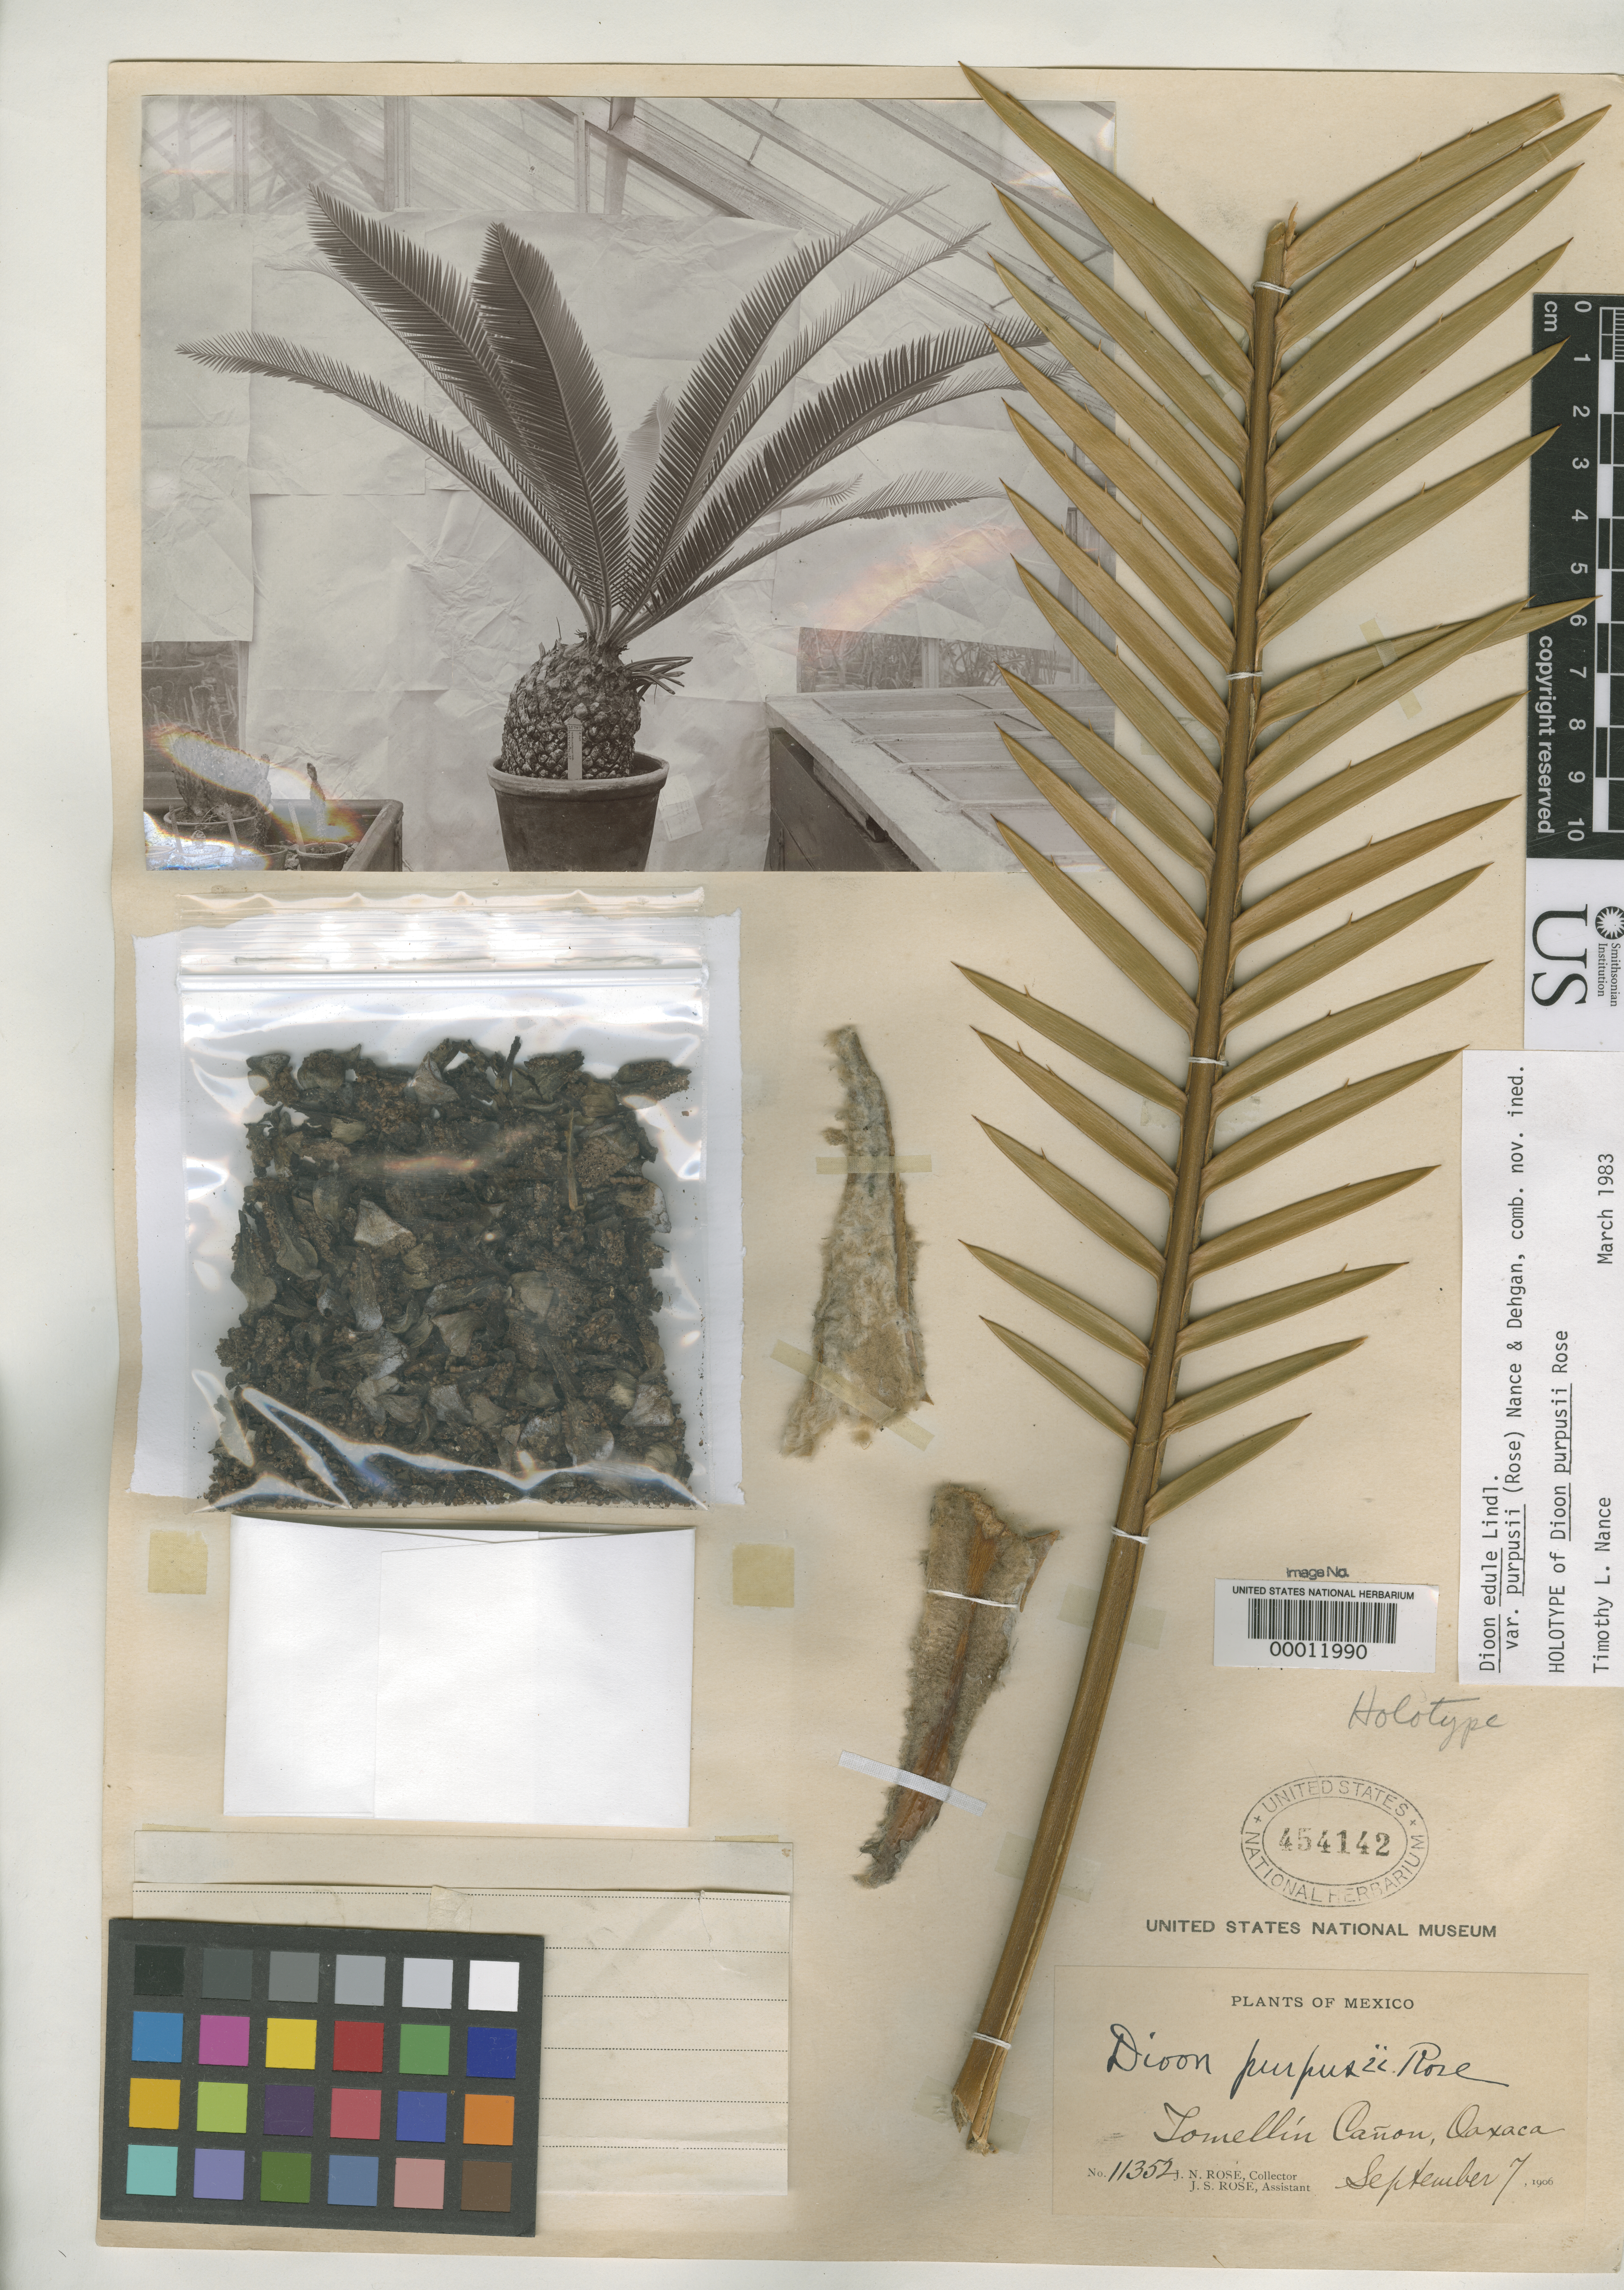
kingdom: Plantae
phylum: Tracheophyta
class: Cycadopsida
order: Cycadales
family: Zamiaceae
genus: Dioon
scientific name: Dioon purpusii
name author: Rose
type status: Holotype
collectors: J. N. Rose & J. S. Rose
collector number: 11352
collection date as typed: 07 Sep 1906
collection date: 1906-09-07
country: Mexico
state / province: Oaxaca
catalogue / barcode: US 454142